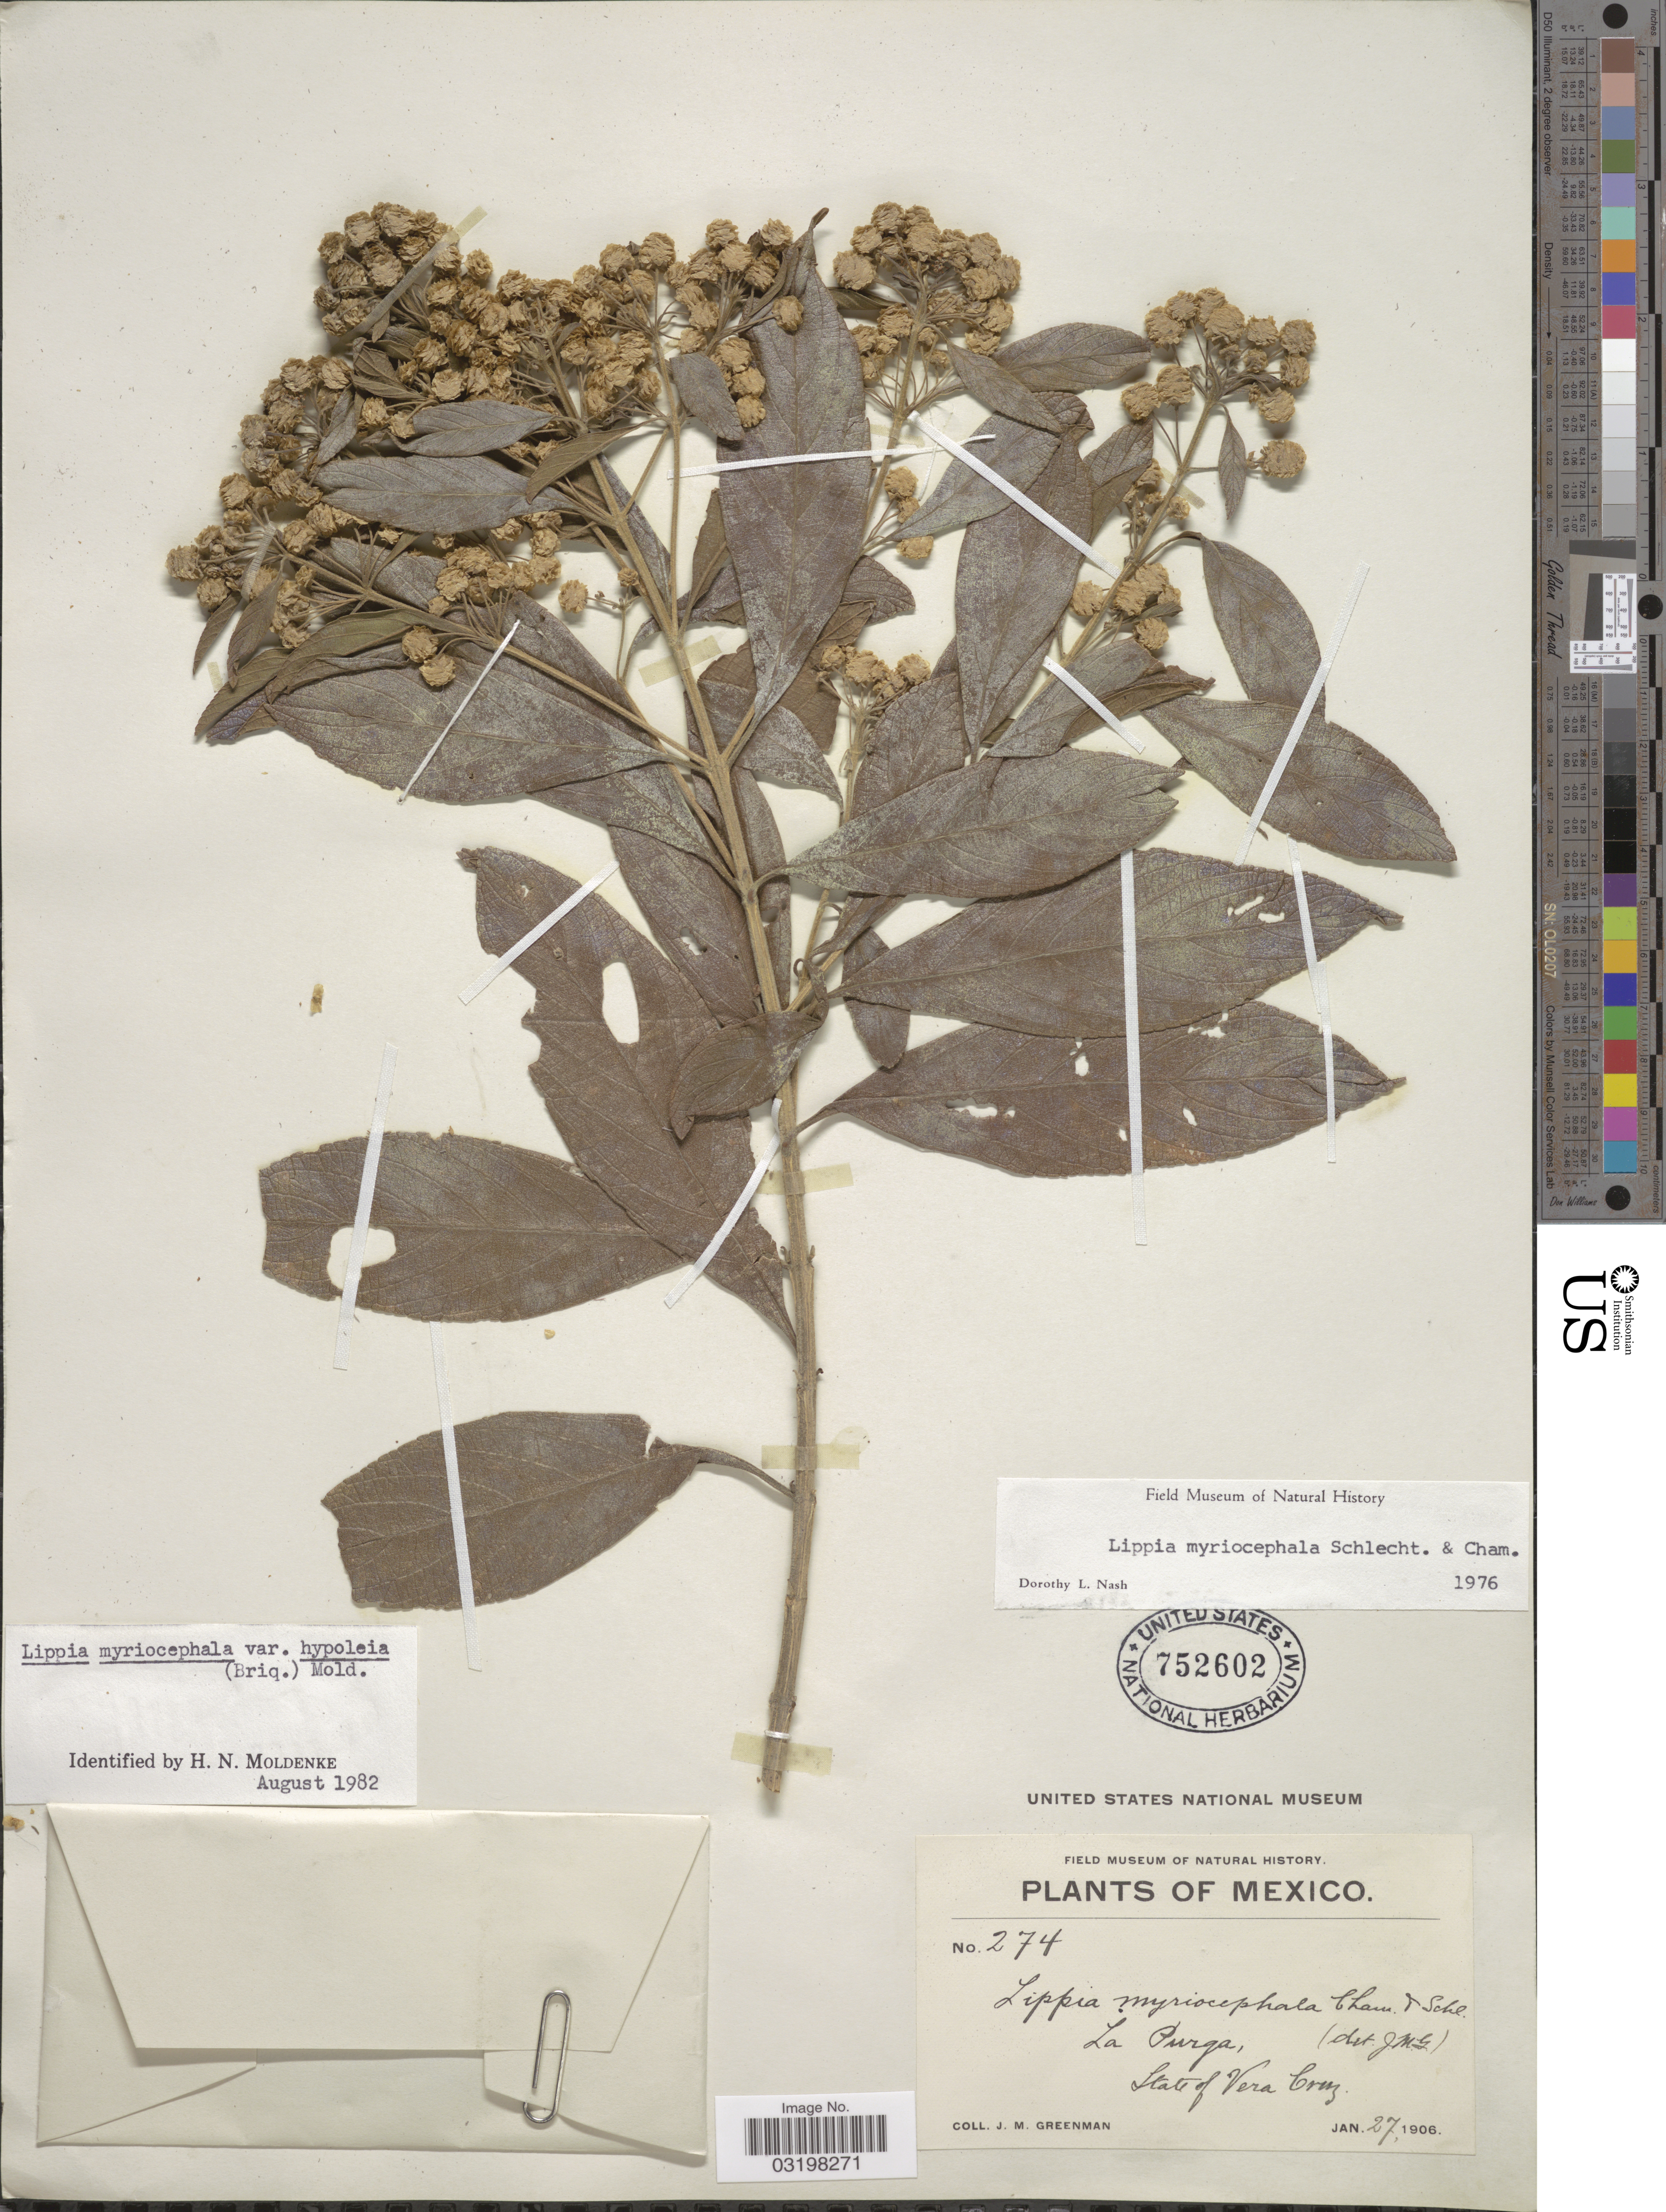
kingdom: Plantae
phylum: Tracheophyta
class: Magnoliopsida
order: Lamiales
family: Verbenaceae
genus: Lippia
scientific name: Lippia myriocephala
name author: Schltdl. & Cham.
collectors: J. M. Greenman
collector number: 274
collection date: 1906-01-27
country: Mexico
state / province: Veracruz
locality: La Purga. Vera Cruz.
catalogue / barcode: US 752602